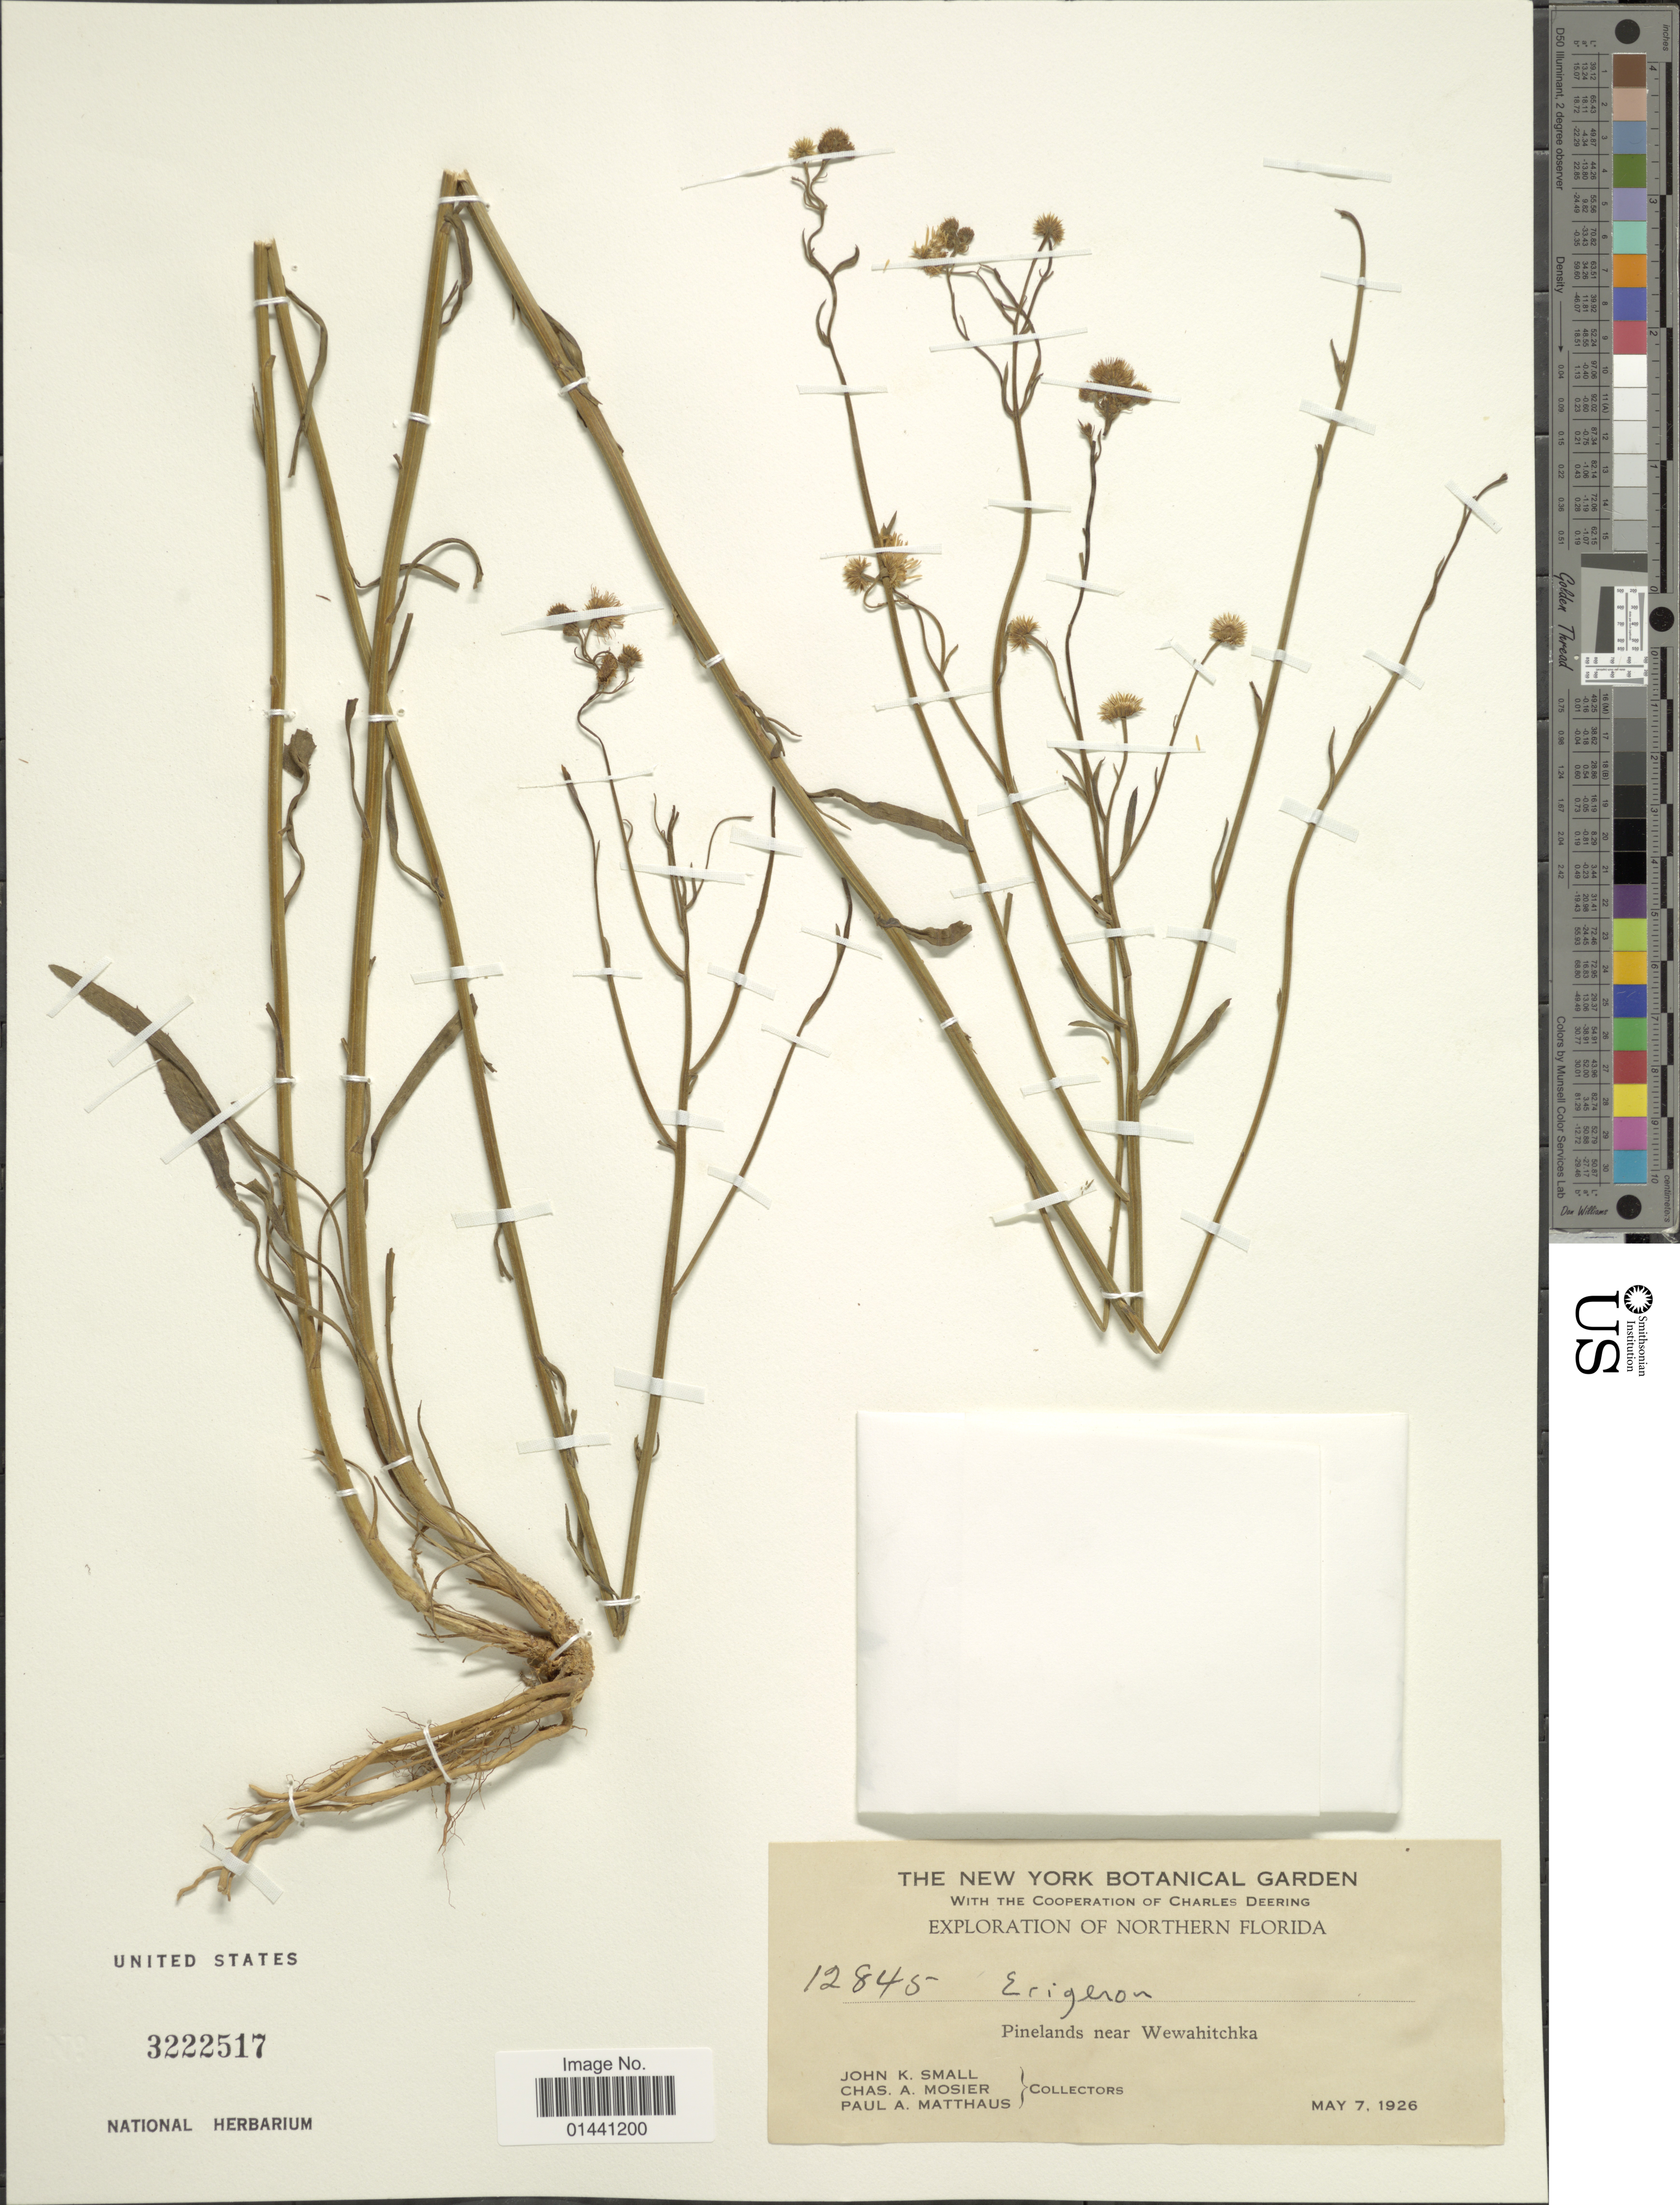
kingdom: Plantae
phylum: Tracheophyta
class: Magnoliopsida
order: Asterales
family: Asteraceae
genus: Erigeron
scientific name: Erigeron strigosus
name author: Muhl. ex Willd.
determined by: Strong, Mark T., (BOT), Smithsonian Institution - National Museum of Natural History (UNITED STATES)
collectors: J. K. Small, C. A. Mosier & P. Matthaus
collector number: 12845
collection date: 1926-05-07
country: United States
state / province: Florida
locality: Northern Florida, Pinelands near Wewahitchka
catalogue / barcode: US 3222517